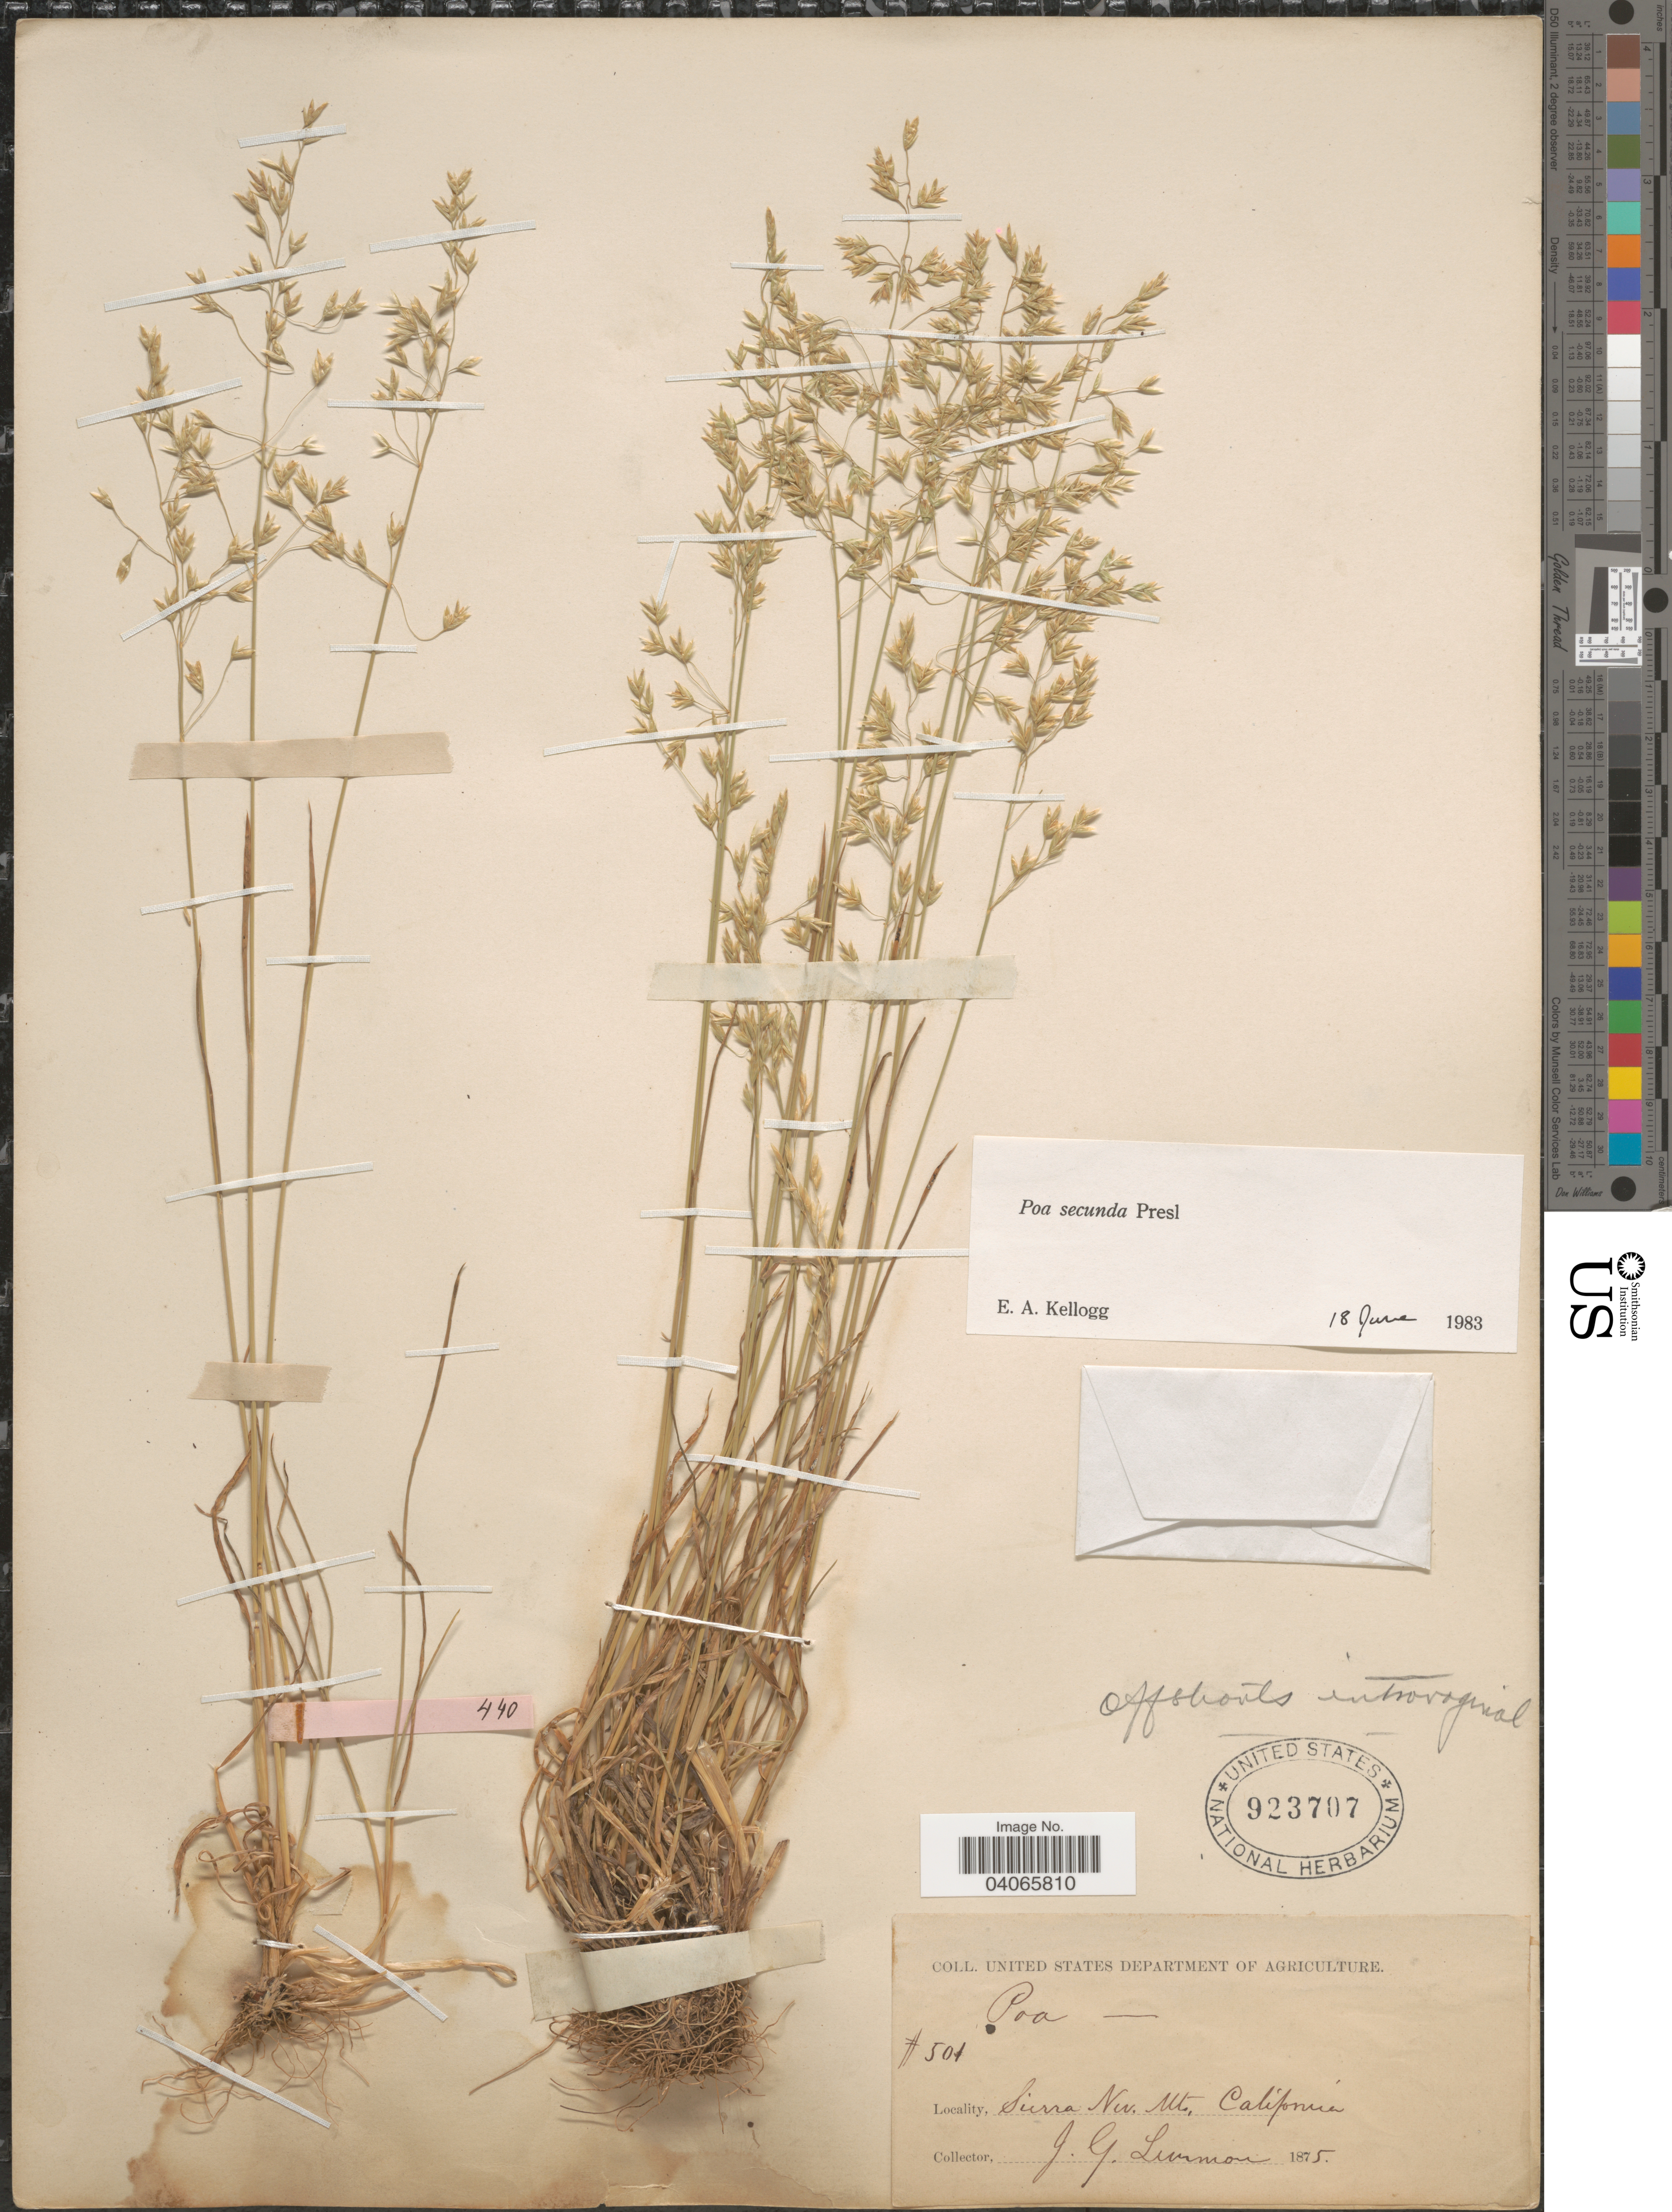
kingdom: Plantae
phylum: Tracheophyta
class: Liliopsida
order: Poales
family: Poaceae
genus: Poa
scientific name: Poa secunda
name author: J. Presl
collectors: J. Lemmon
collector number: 501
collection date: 1875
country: United States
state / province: California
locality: Sierra Nev. Mts.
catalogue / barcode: US 923707